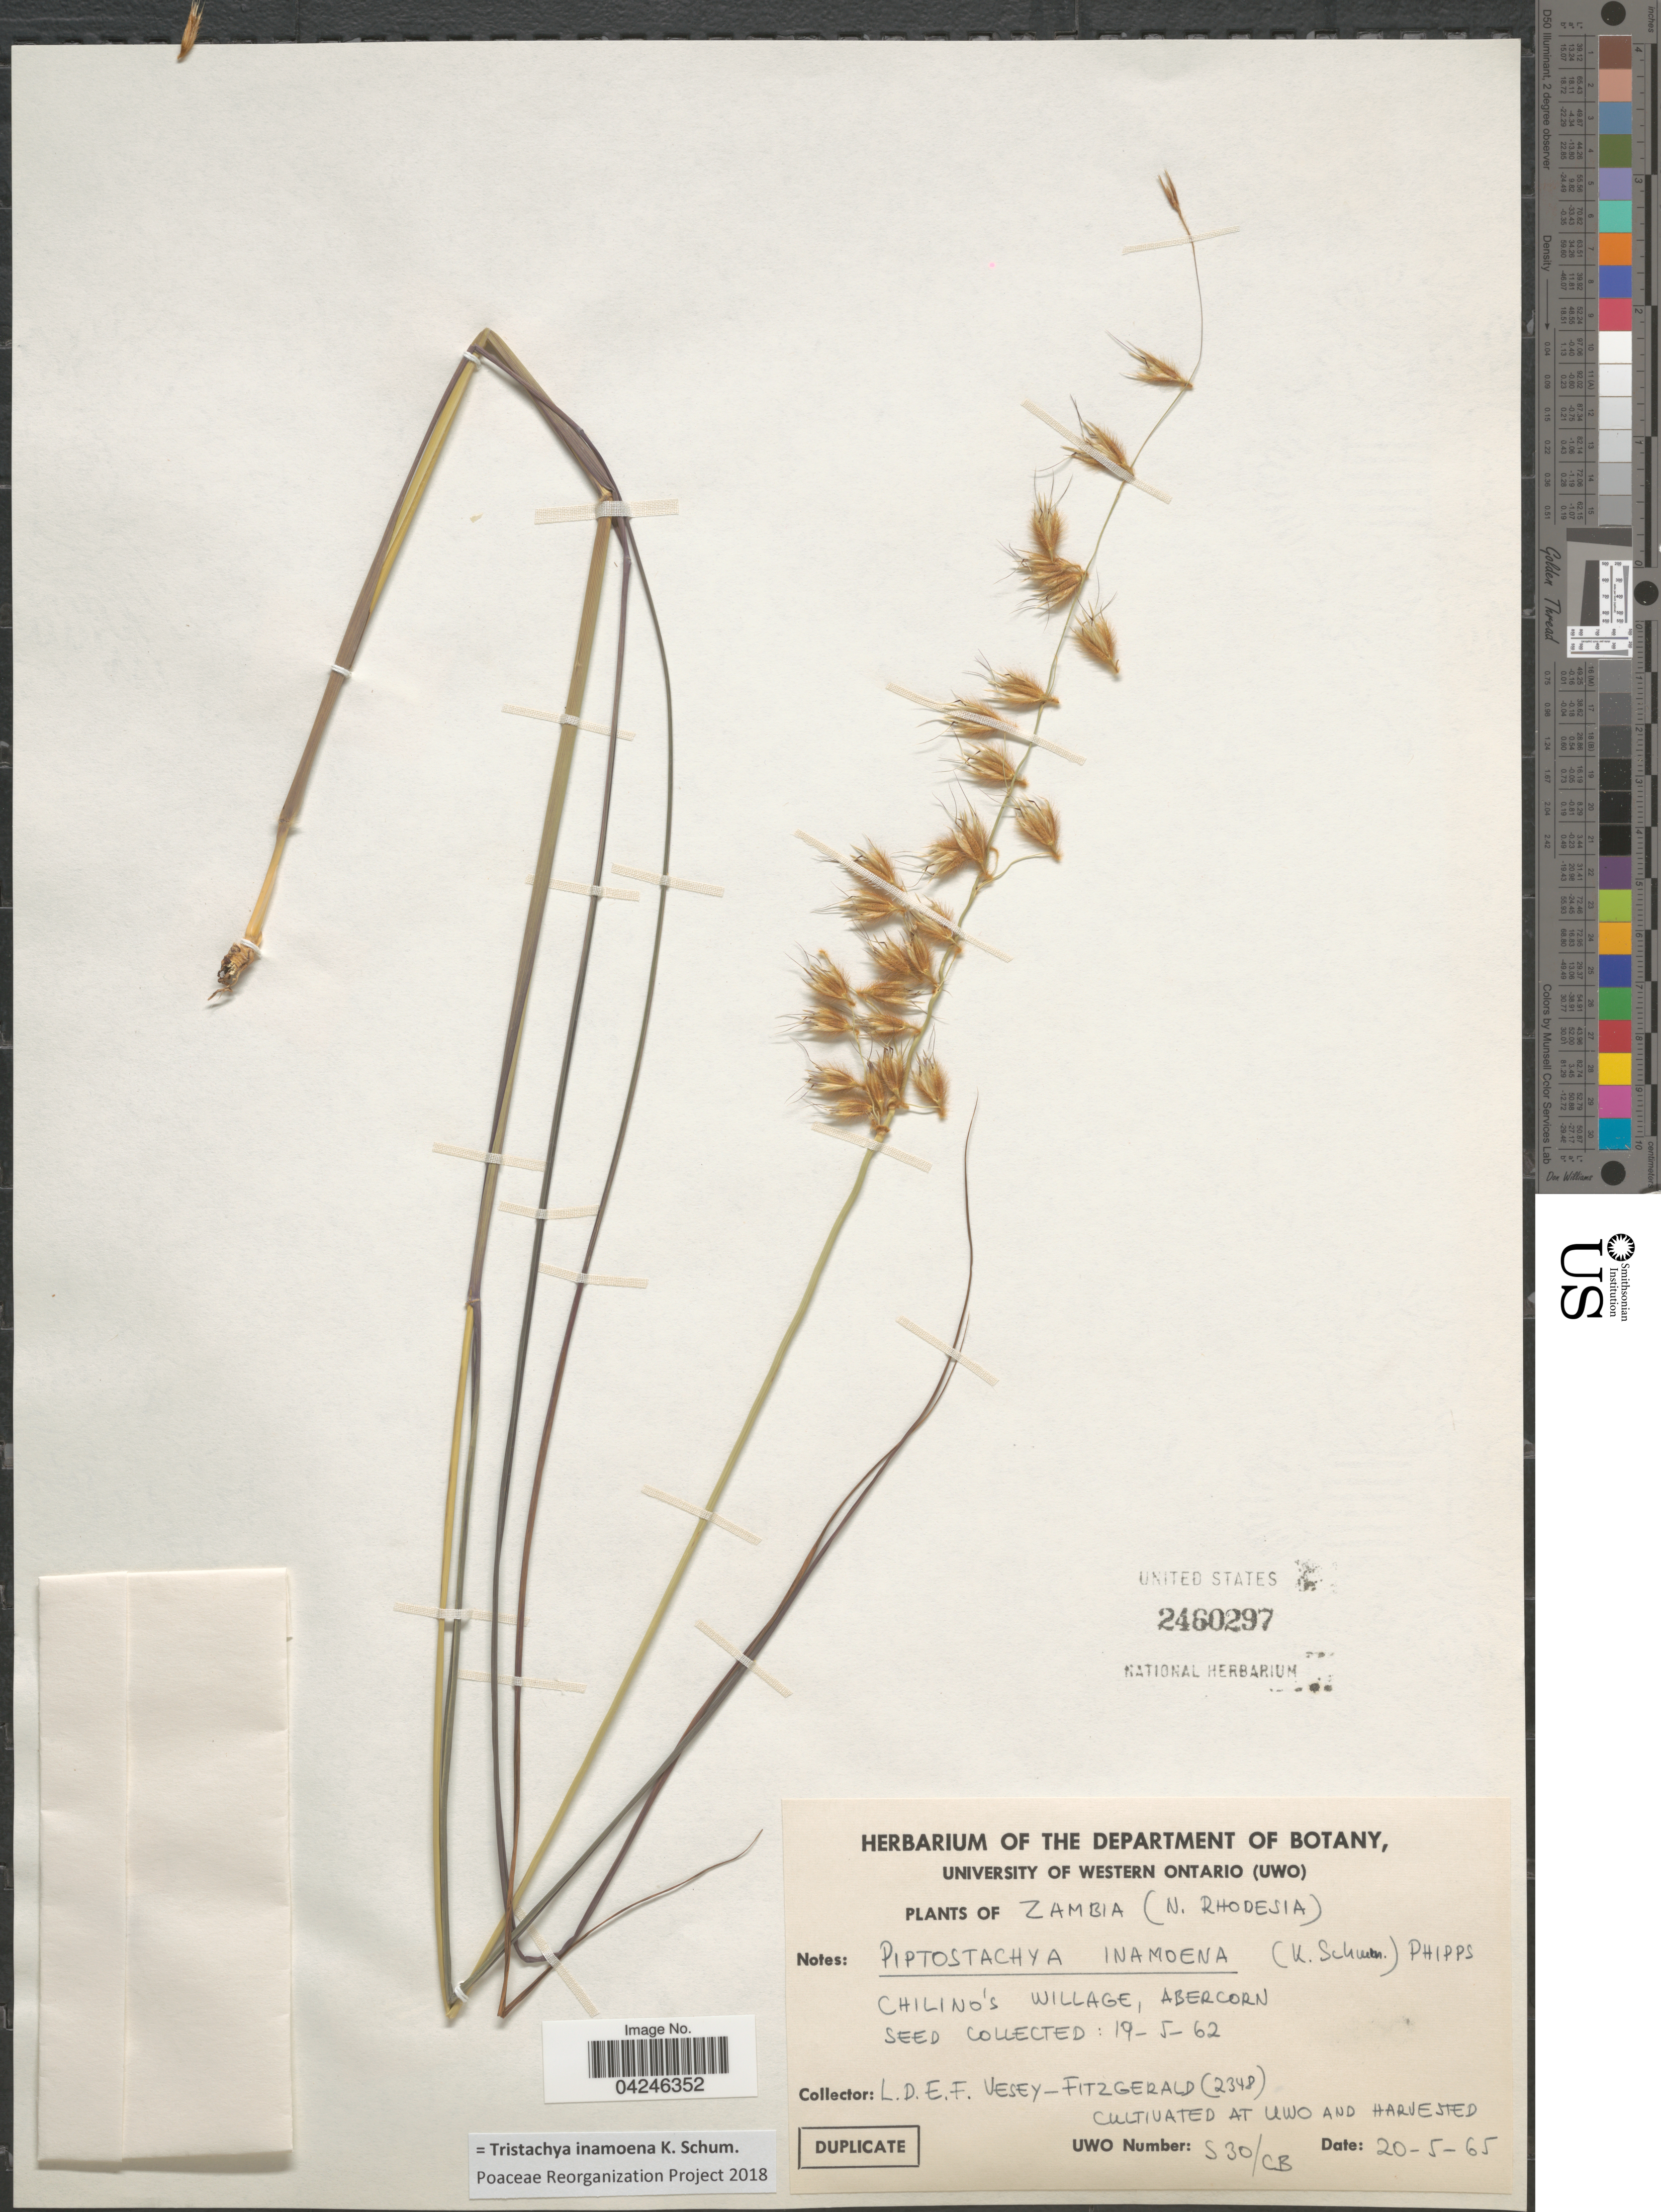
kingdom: Plantae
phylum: Tracheophyta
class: Liliopsida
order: Poales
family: Poaceae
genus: Tristachya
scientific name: Tristachya inamoena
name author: K. Schum.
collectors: L. Vesey-Fitzgerald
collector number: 2348/S30/CB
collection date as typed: Transcribed d/m/y: 20/5/65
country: Canada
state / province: Ontario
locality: At UWO and harvested.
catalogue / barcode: US 2460297